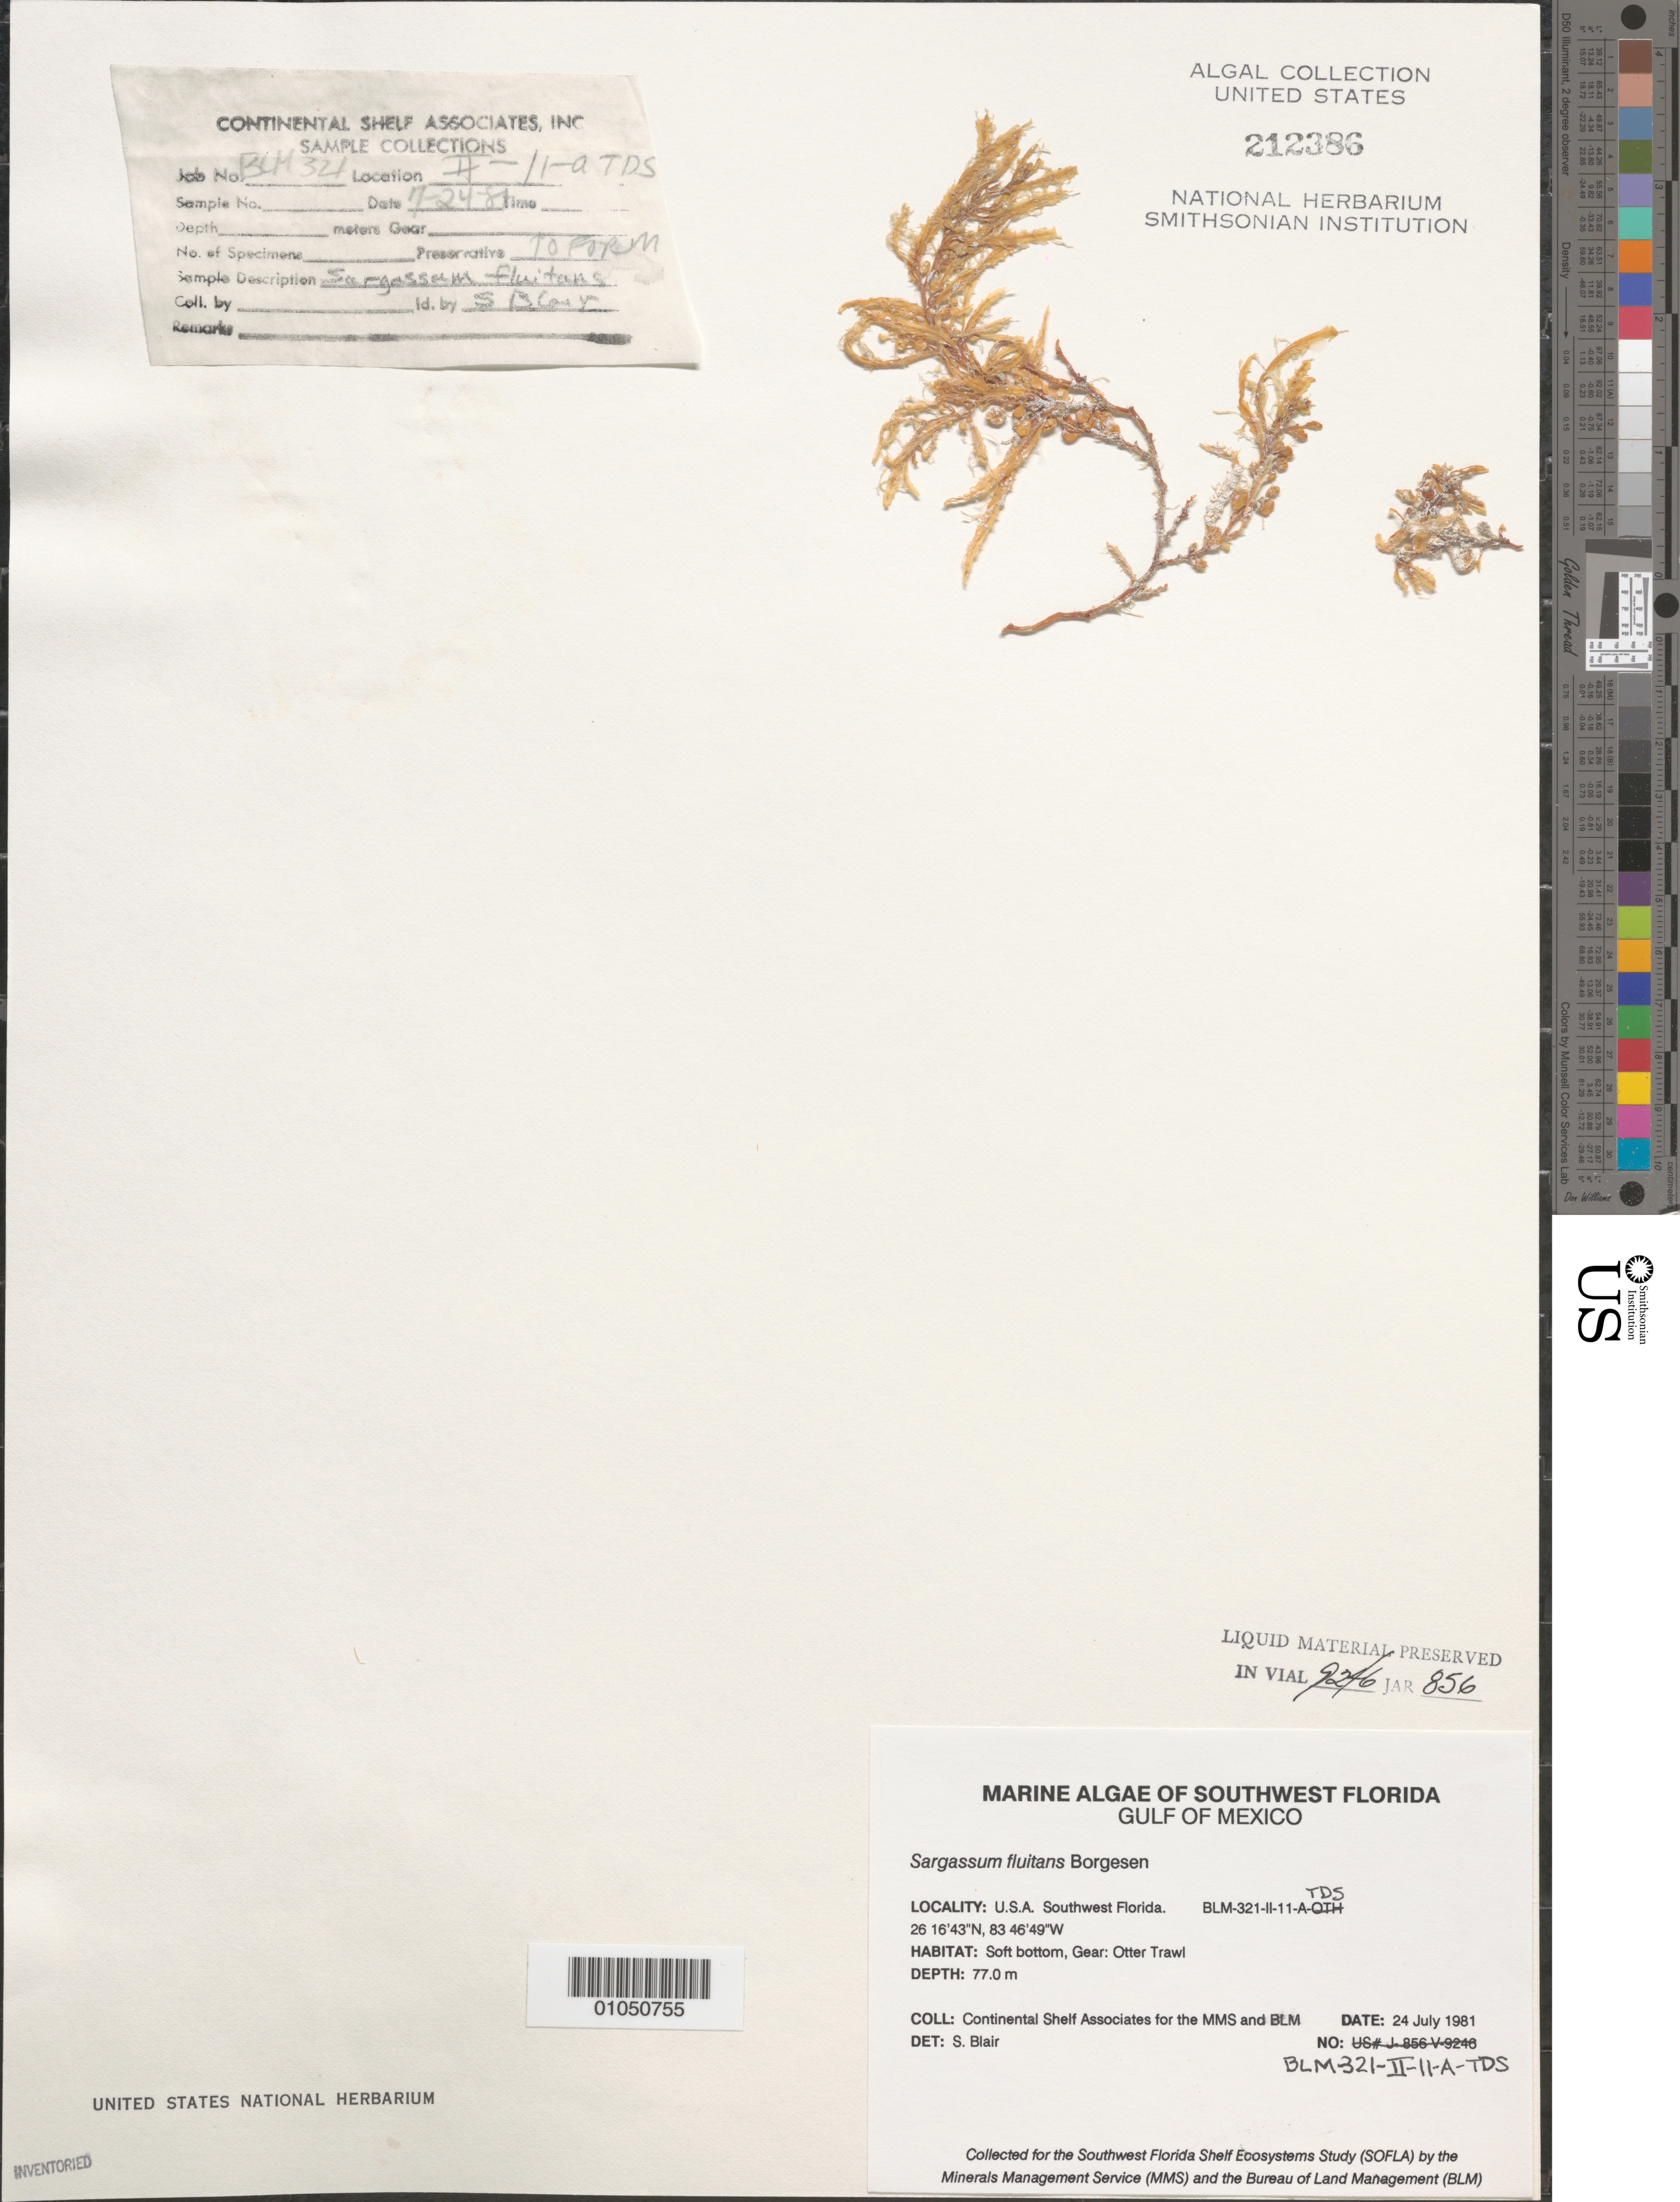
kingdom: Chromista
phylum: Ochrophyta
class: Phaeophyceae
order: Fucales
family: Sargassaceae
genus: Sargassum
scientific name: Sargassum fluitans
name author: (Børgesen) Børgesen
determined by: Blair, S. M.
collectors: Continental Shelf Associates for the MMS/BLM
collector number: BLM-321-II-11-A-TDS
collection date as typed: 24 Jul 1981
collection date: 1981-07-24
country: United States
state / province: Florida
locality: Gulf of Mexico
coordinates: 26 16'43"N, 83 46'49"W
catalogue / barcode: US 212386